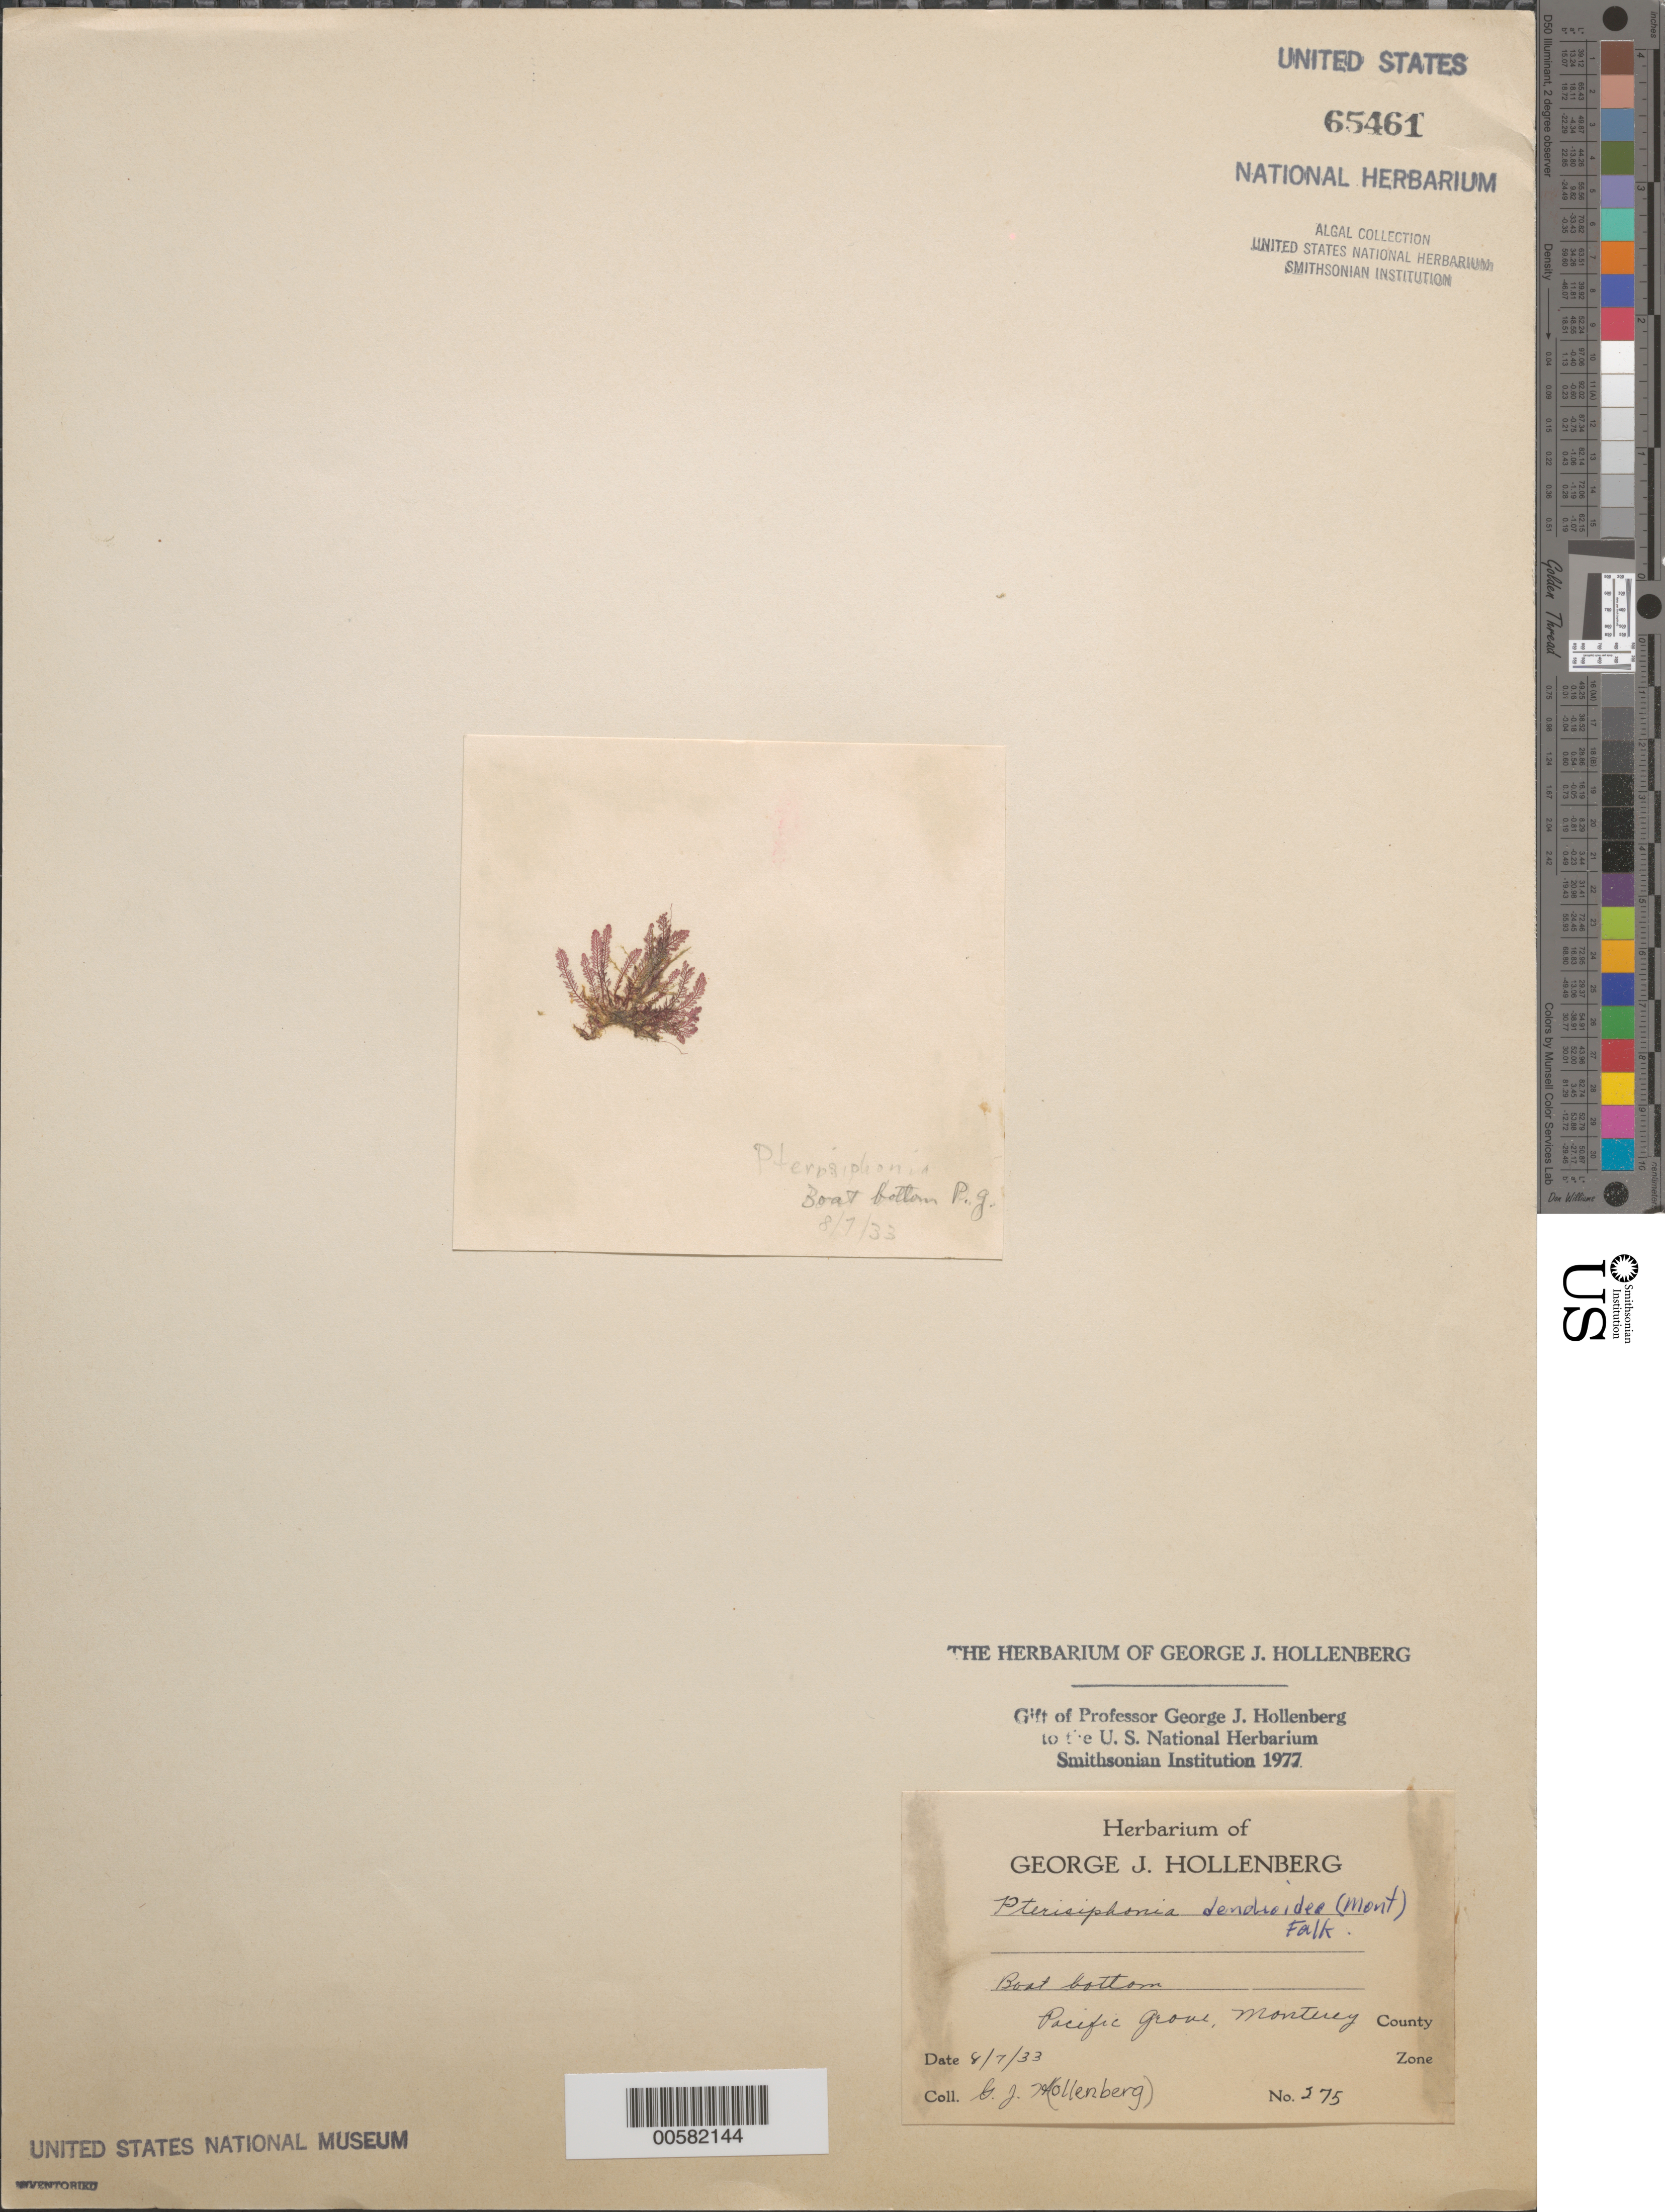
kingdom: Plantae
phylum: Rhodophyta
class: Florideophyceae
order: Ceramiales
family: Rhodomelaceae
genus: Symphyocladiella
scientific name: Symphyocladiella dendroidea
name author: (Montagne) Bustamante et al.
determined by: Algae name updating Project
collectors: G. Hollenberg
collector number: GJH 275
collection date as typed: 07 Aug 1933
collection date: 1933-08-07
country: United States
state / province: California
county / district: Monterey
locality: Pacific Grove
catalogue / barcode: US 65461